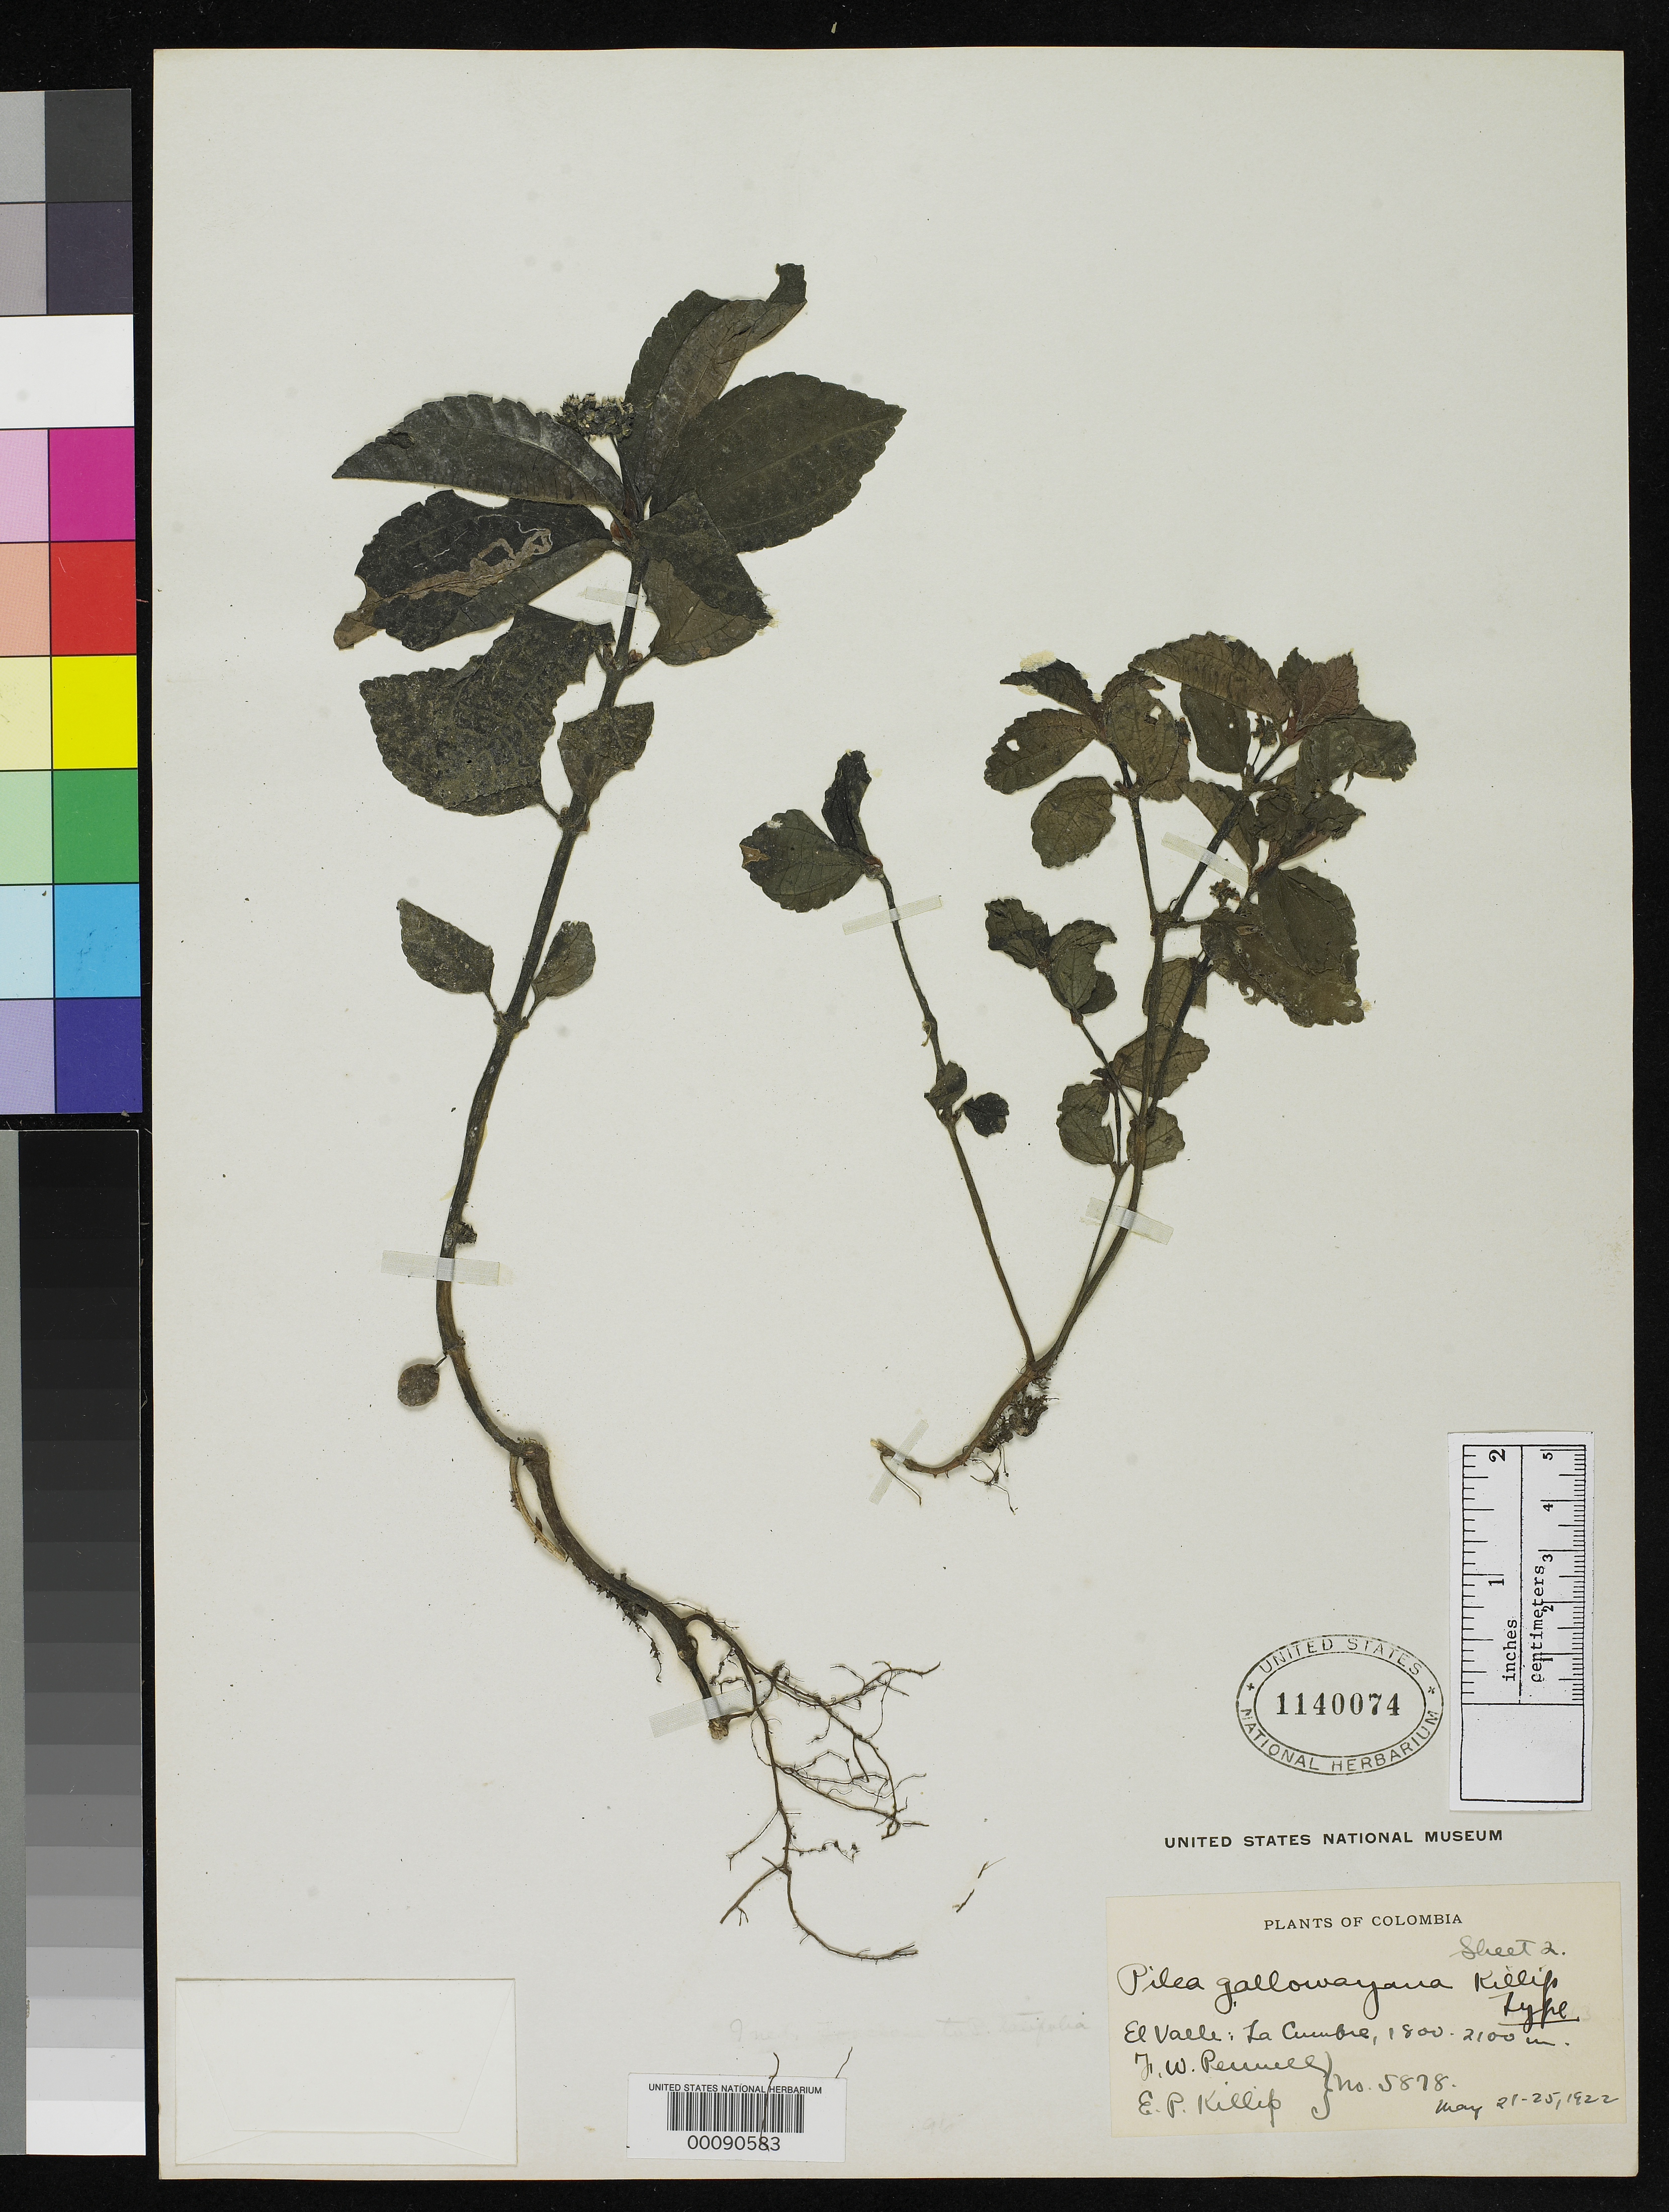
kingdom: Plantae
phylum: Tracheophyta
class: Magnoliopsida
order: Rosales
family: Urticaceae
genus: Pilea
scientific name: Pilea gallowayana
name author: Killip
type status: Holotype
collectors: F. W. Pennell & E. P. Killip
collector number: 5878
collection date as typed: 21 May 1922 to 25 May 1922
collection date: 1922-05-21/1922-05-25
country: Colombia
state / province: Valle del Cauca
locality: La Cumbe, western Cordillera.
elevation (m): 2000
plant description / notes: This specimen is annotated "Sheet 2", presumably of USNH 1140073; holotype on 2 sheets?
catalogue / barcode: US 1140074